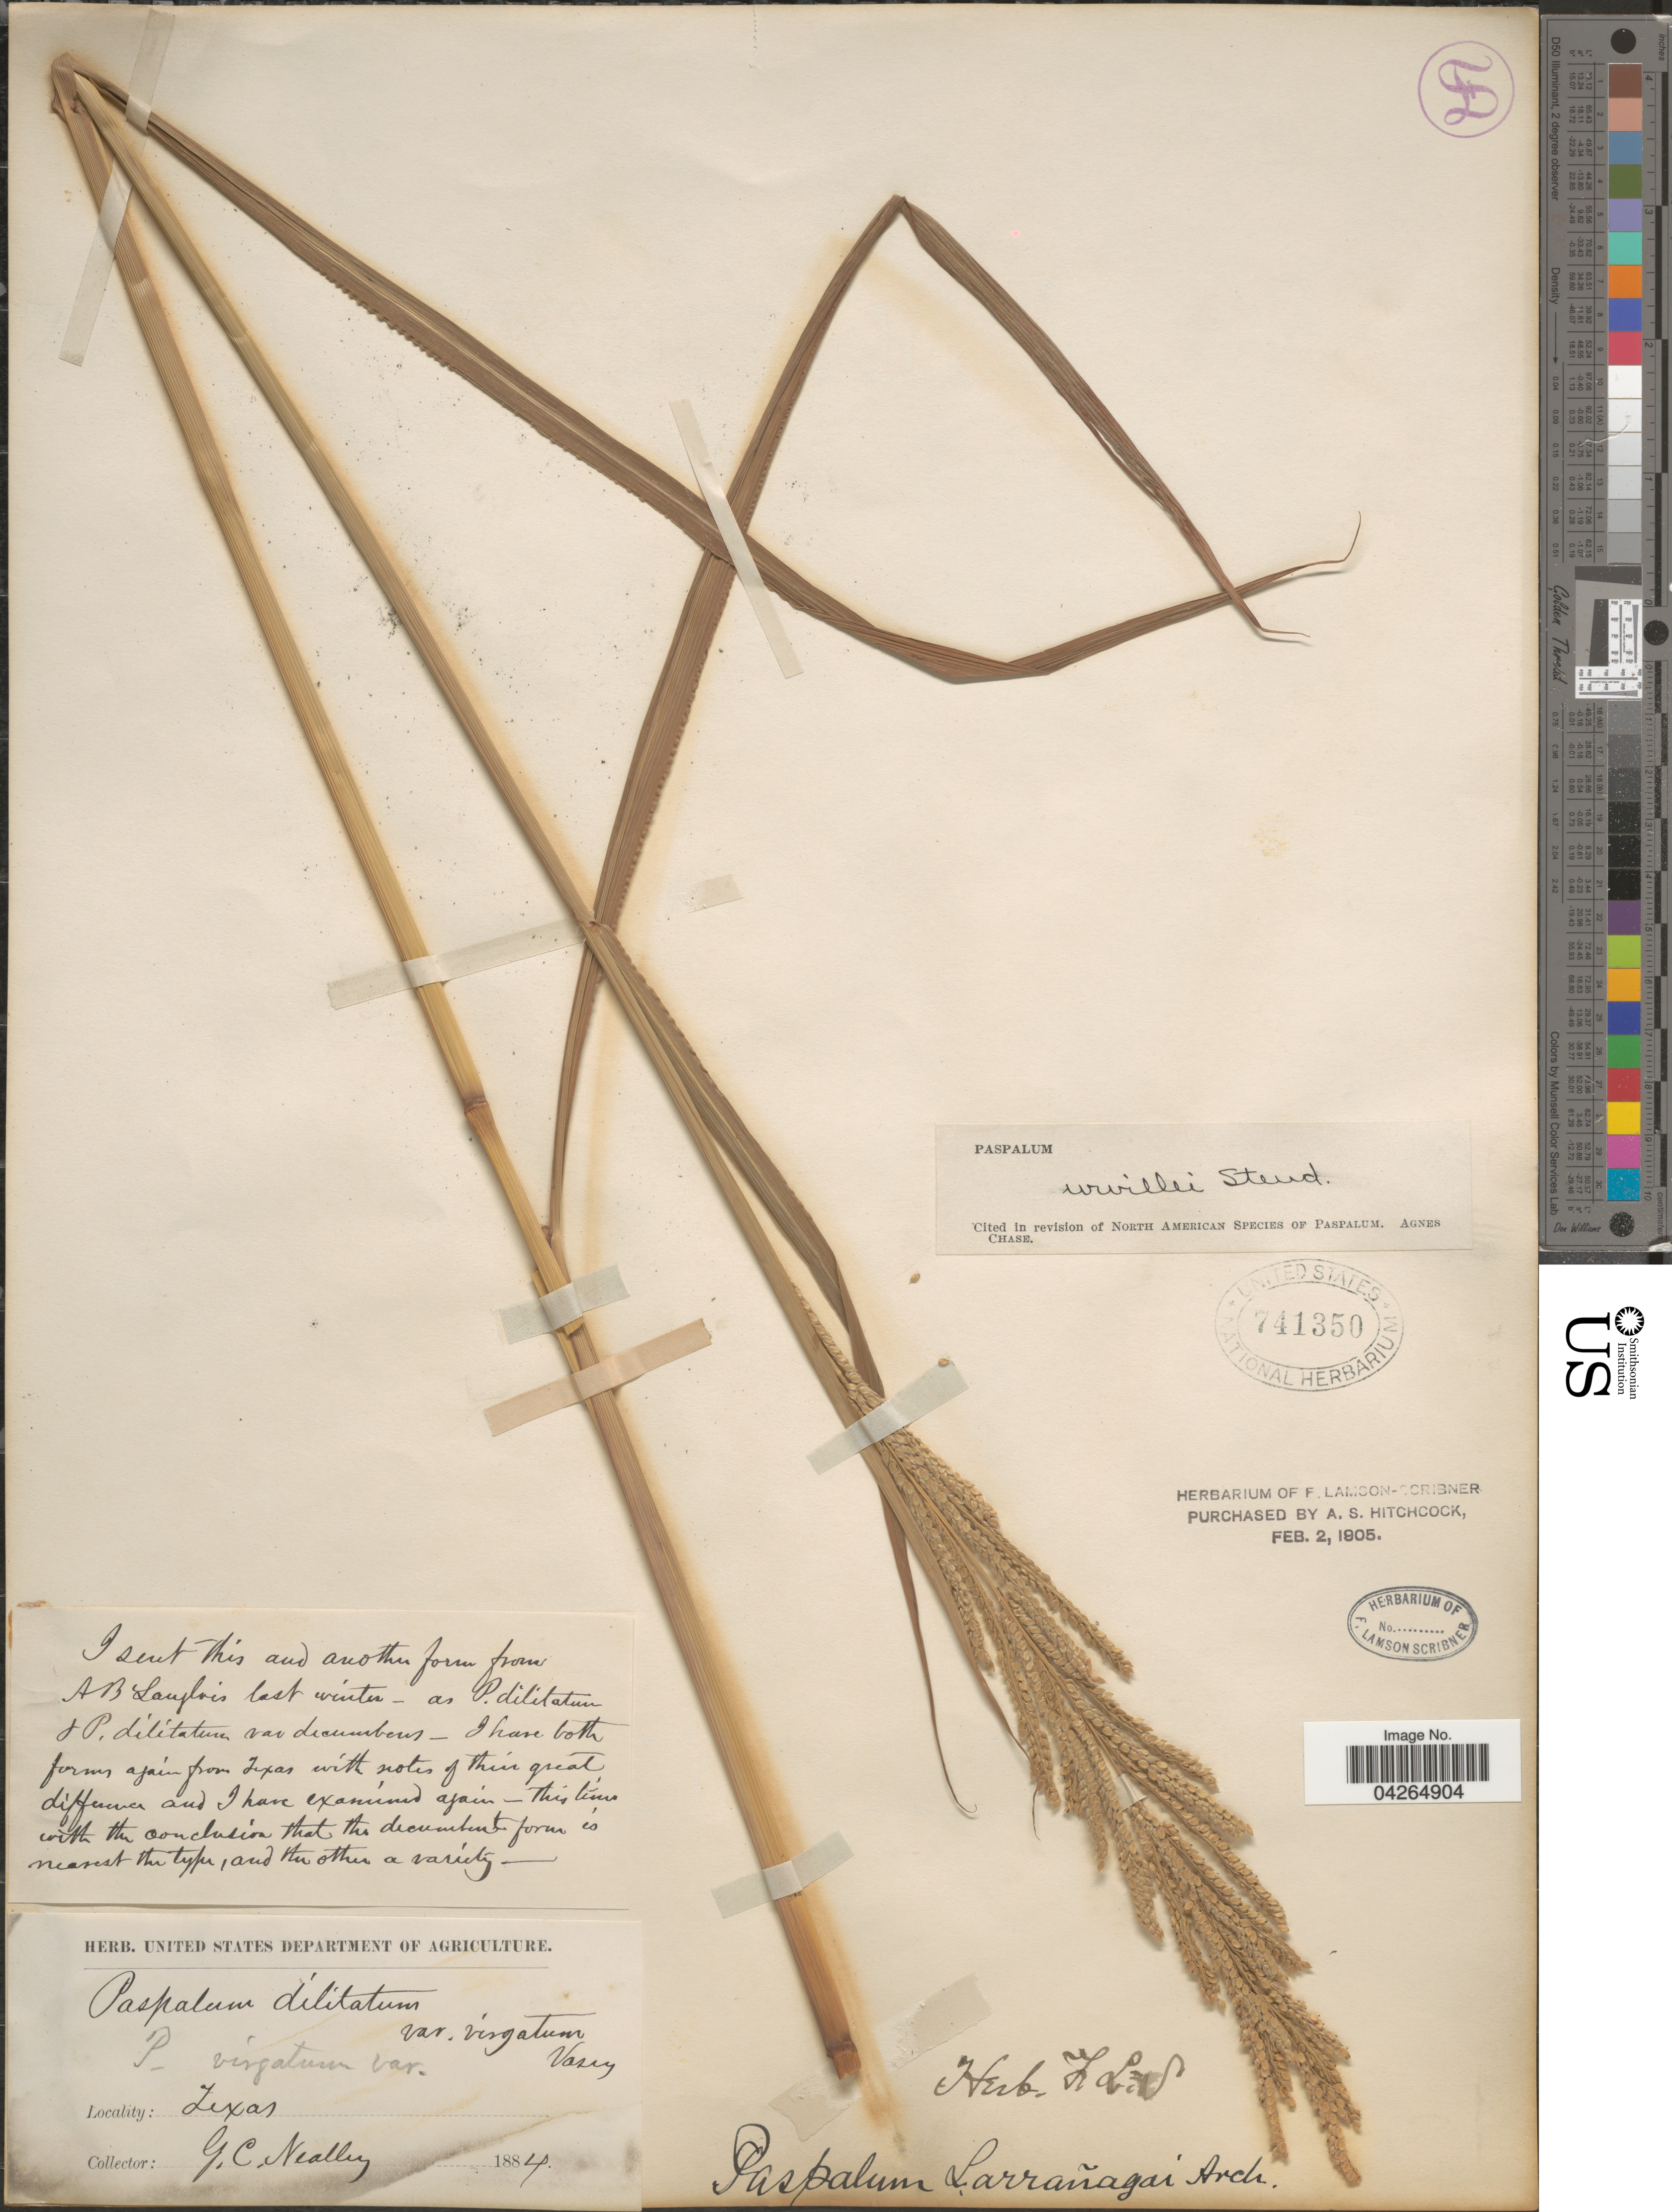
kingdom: Plantae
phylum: Tracheophyta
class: Liliopsida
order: Poales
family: Poaceae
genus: Paspalum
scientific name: Paspalum urvillei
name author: Steud.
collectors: G. C. Nealley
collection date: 1884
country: United States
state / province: Texas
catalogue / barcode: US 741350